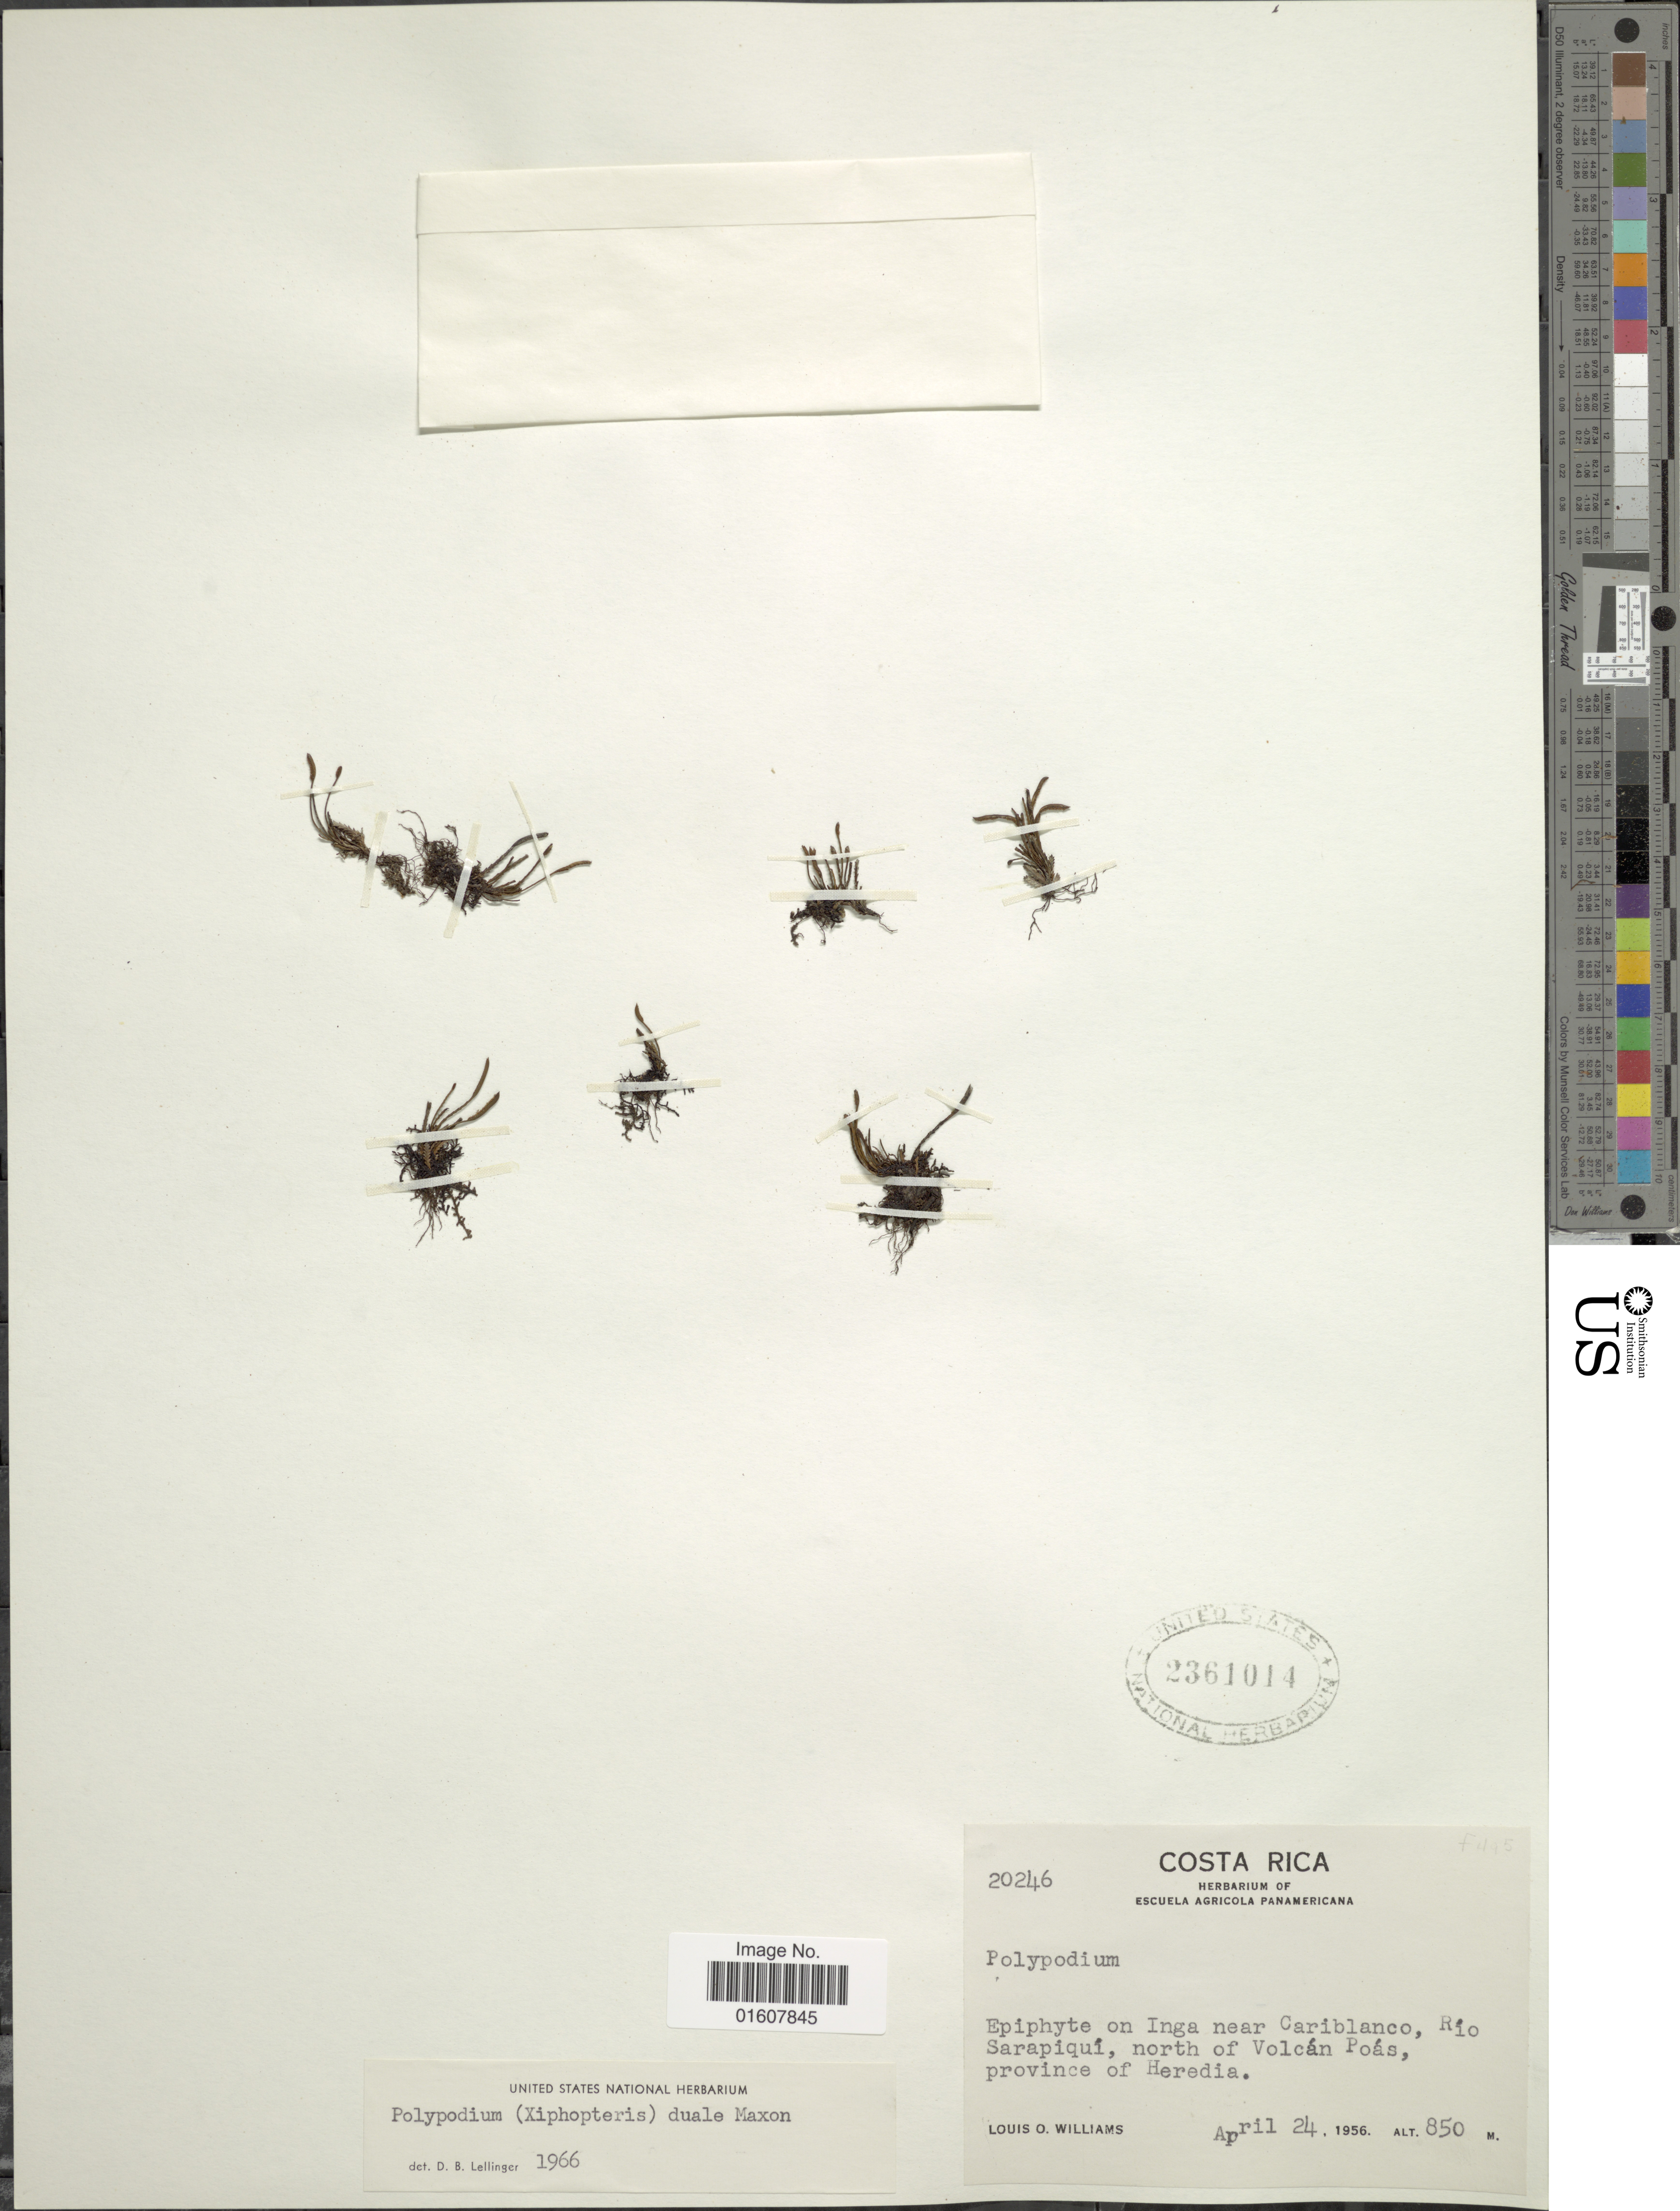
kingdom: Plantae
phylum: Tracheophyta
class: Polypodiopsida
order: Polypodiales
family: Polypodiaceae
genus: Cochlidium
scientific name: Cochlidium serrulatum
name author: (Sw.) L.E. Bishop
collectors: L. O. Williams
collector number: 20246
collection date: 1956-04-24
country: Costa Rica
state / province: Heredia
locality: Epiphyte on Inga near Cariblanco, Río Sarapiquí, north of Volcán Poás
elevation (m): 850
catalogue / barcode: US 2361014